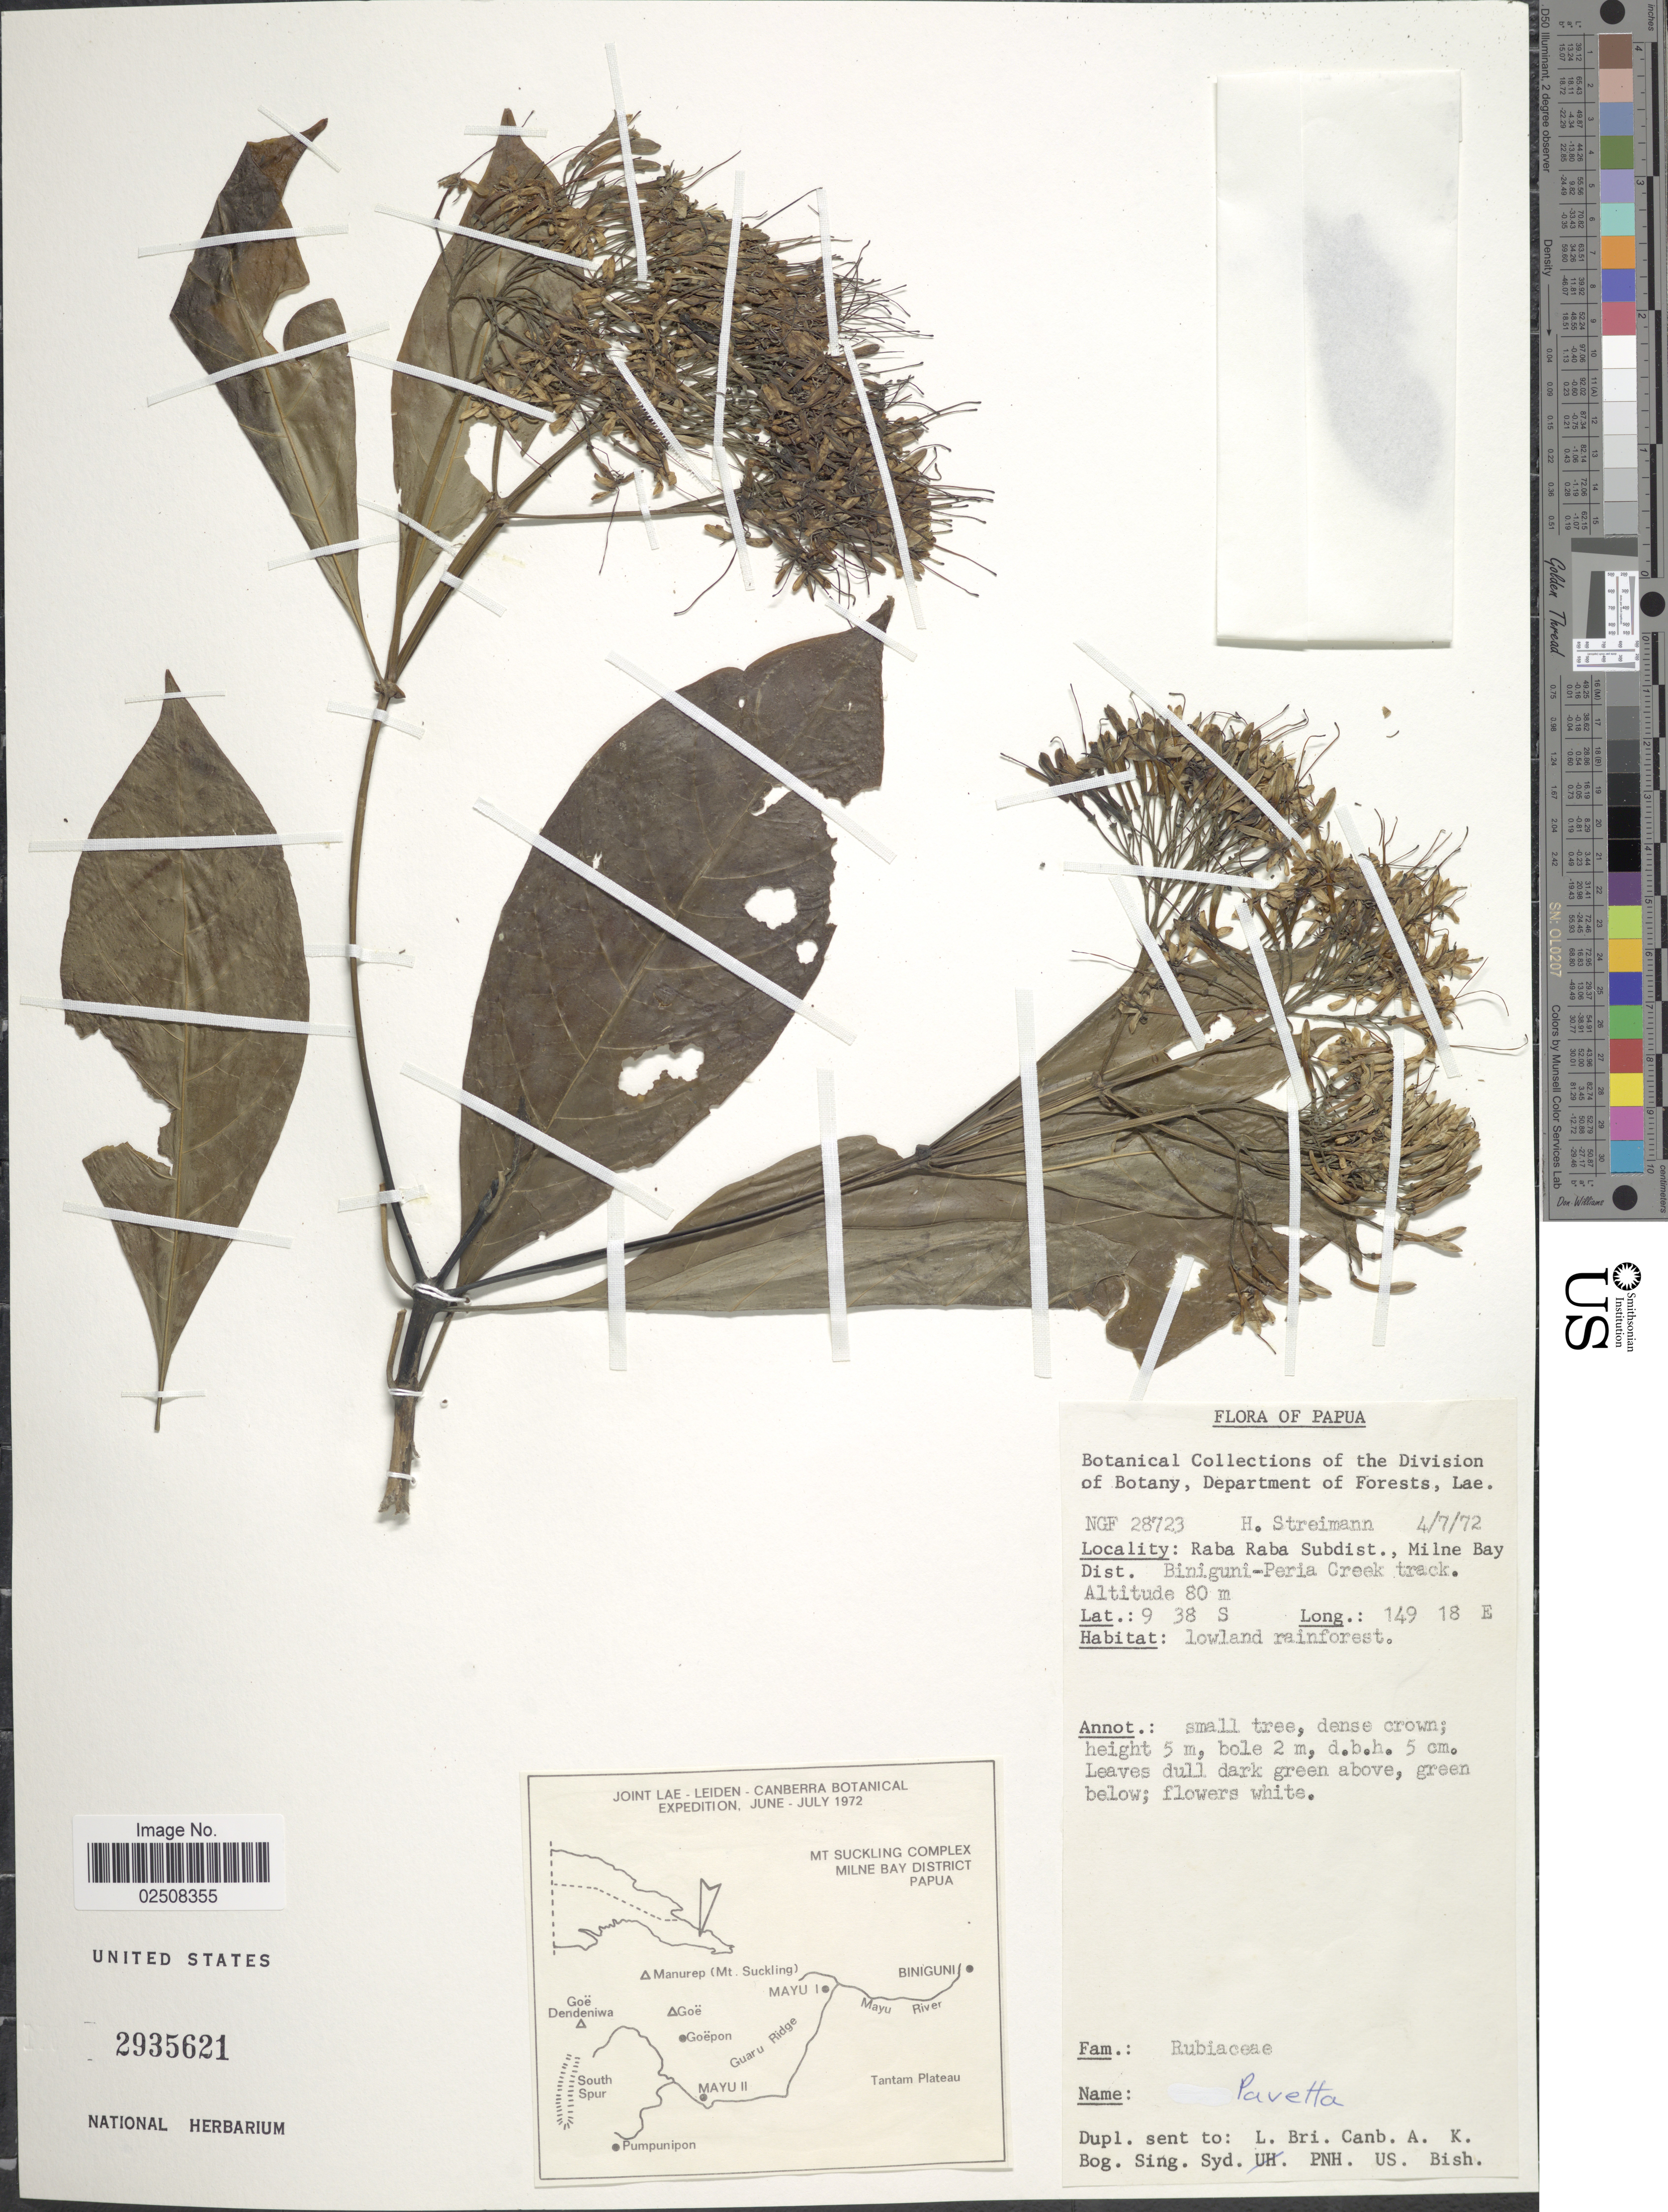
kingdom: Plantae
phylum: Tracheophyta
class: Magnoliopsida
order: Gentianales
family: Rubiaceae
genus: Pavetta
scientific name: Pavetta sp.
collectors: H. Streimann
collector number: NGF 28723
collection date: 1972-07-04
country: Papua New Guinea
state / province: Milne Bay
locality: Raba Raba Subdist., Milne Bay Dist. Biniguni-Peria Creek track, lowland rainforest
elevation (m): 80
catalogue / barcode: US 2935621